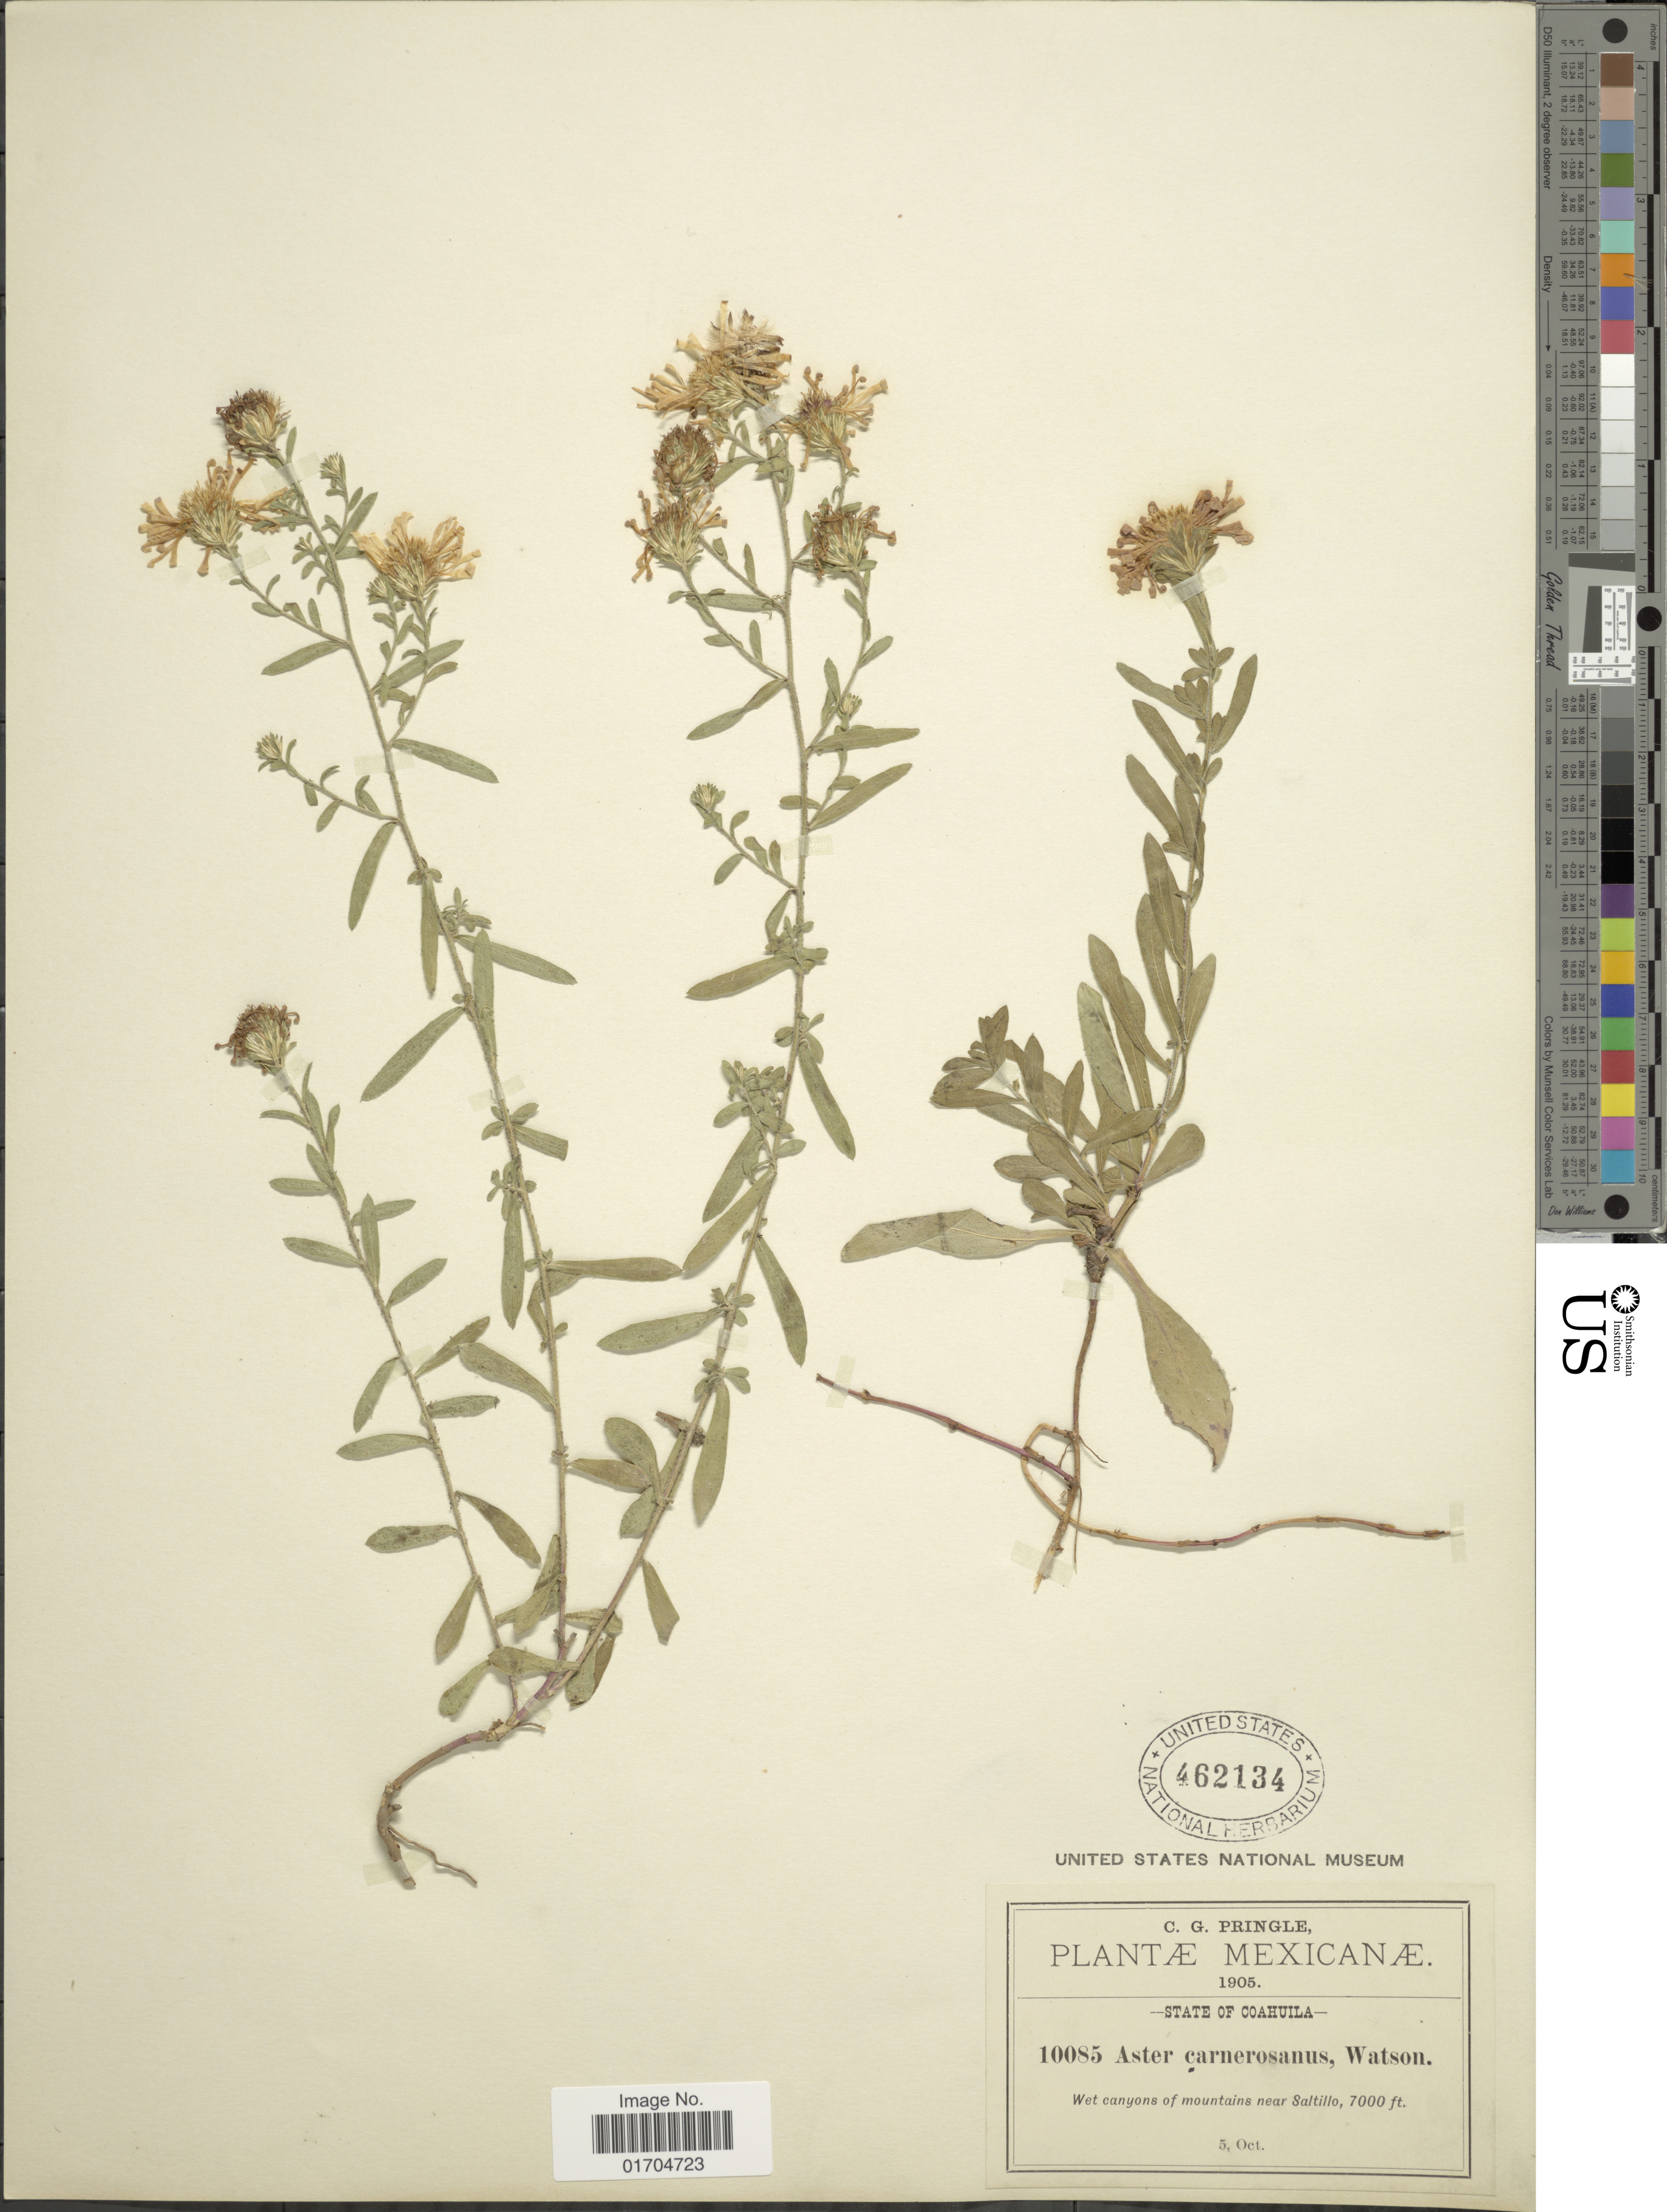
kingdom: Plantae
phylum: Tracheophyta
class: Magnoliopsida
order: Asterales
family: Asteraceae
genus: Symphyotrichum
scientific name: Symphyotrichum carnerosanum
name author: (S. Watson) G.L. Nesom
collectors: C. G. Pringle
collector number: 10085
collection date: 1905-10-05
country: Mexico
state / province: Coahuila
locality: State of Coahuila. Mexicanae. Wet canyons of mountains near Saltillo.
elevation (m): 2134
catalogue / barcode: US 462134